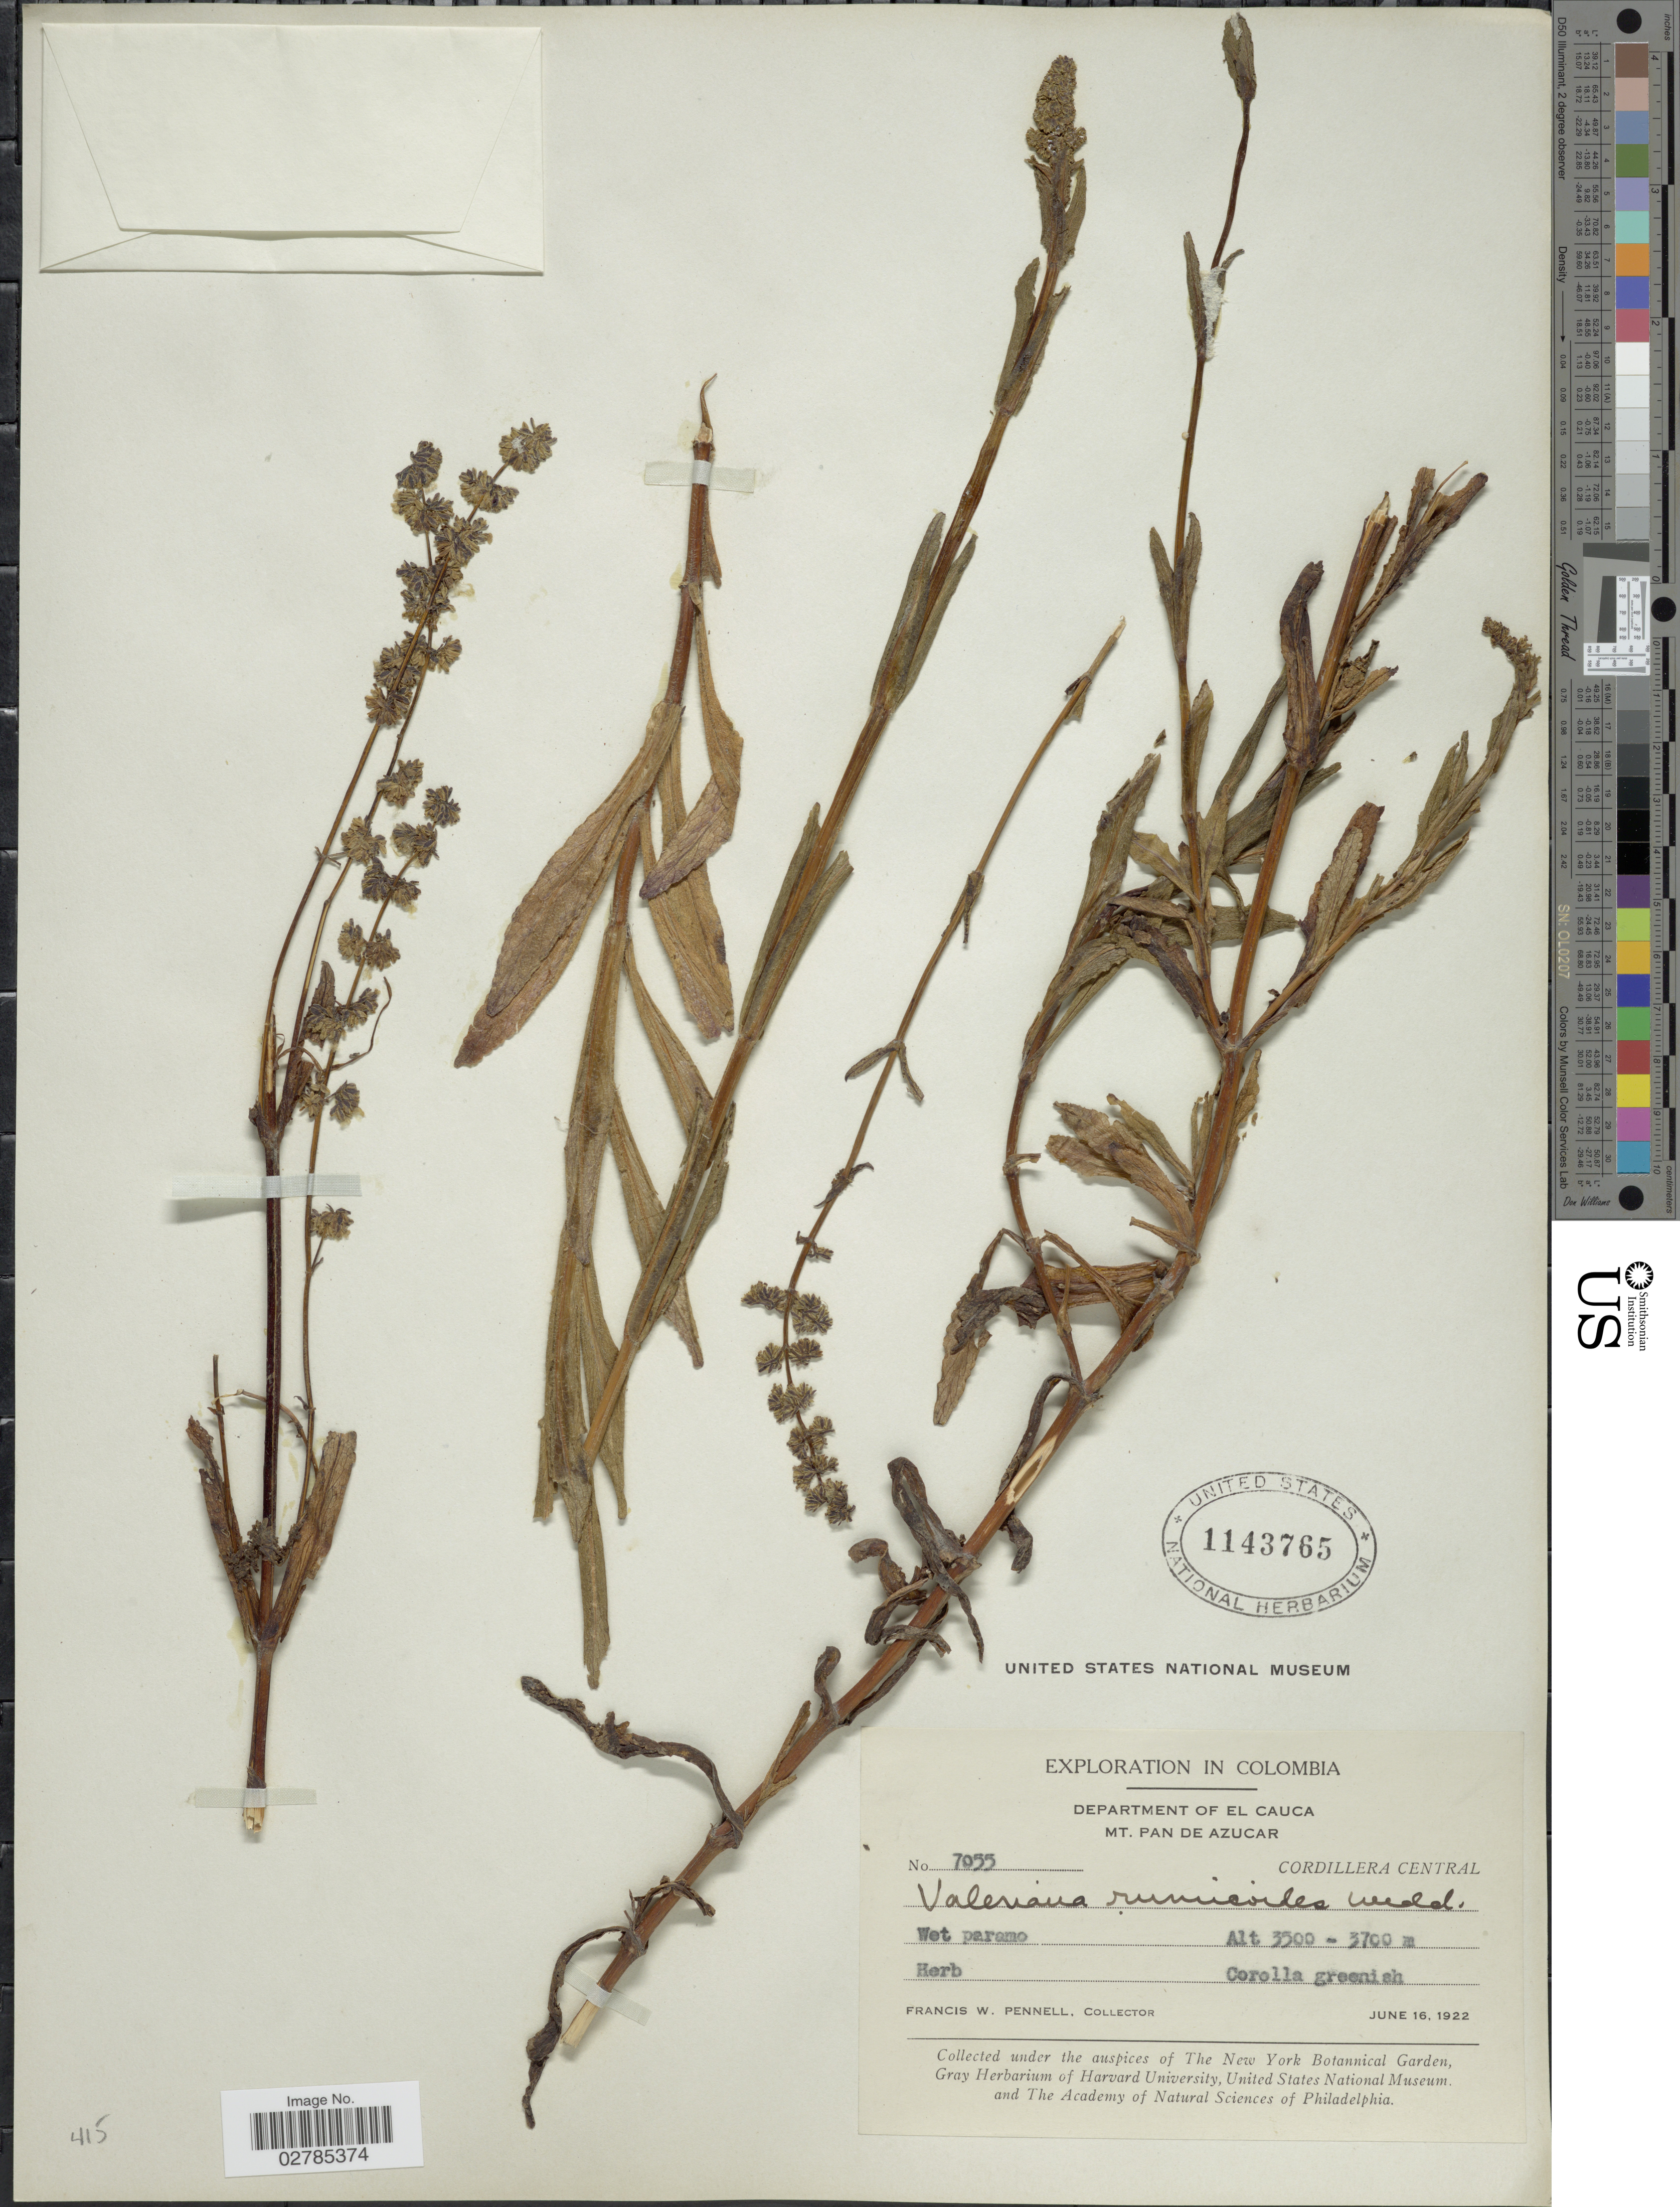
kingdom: Plantae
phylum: Tracheophyta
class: Magnoliopsida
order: Dipsacales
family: Caprifoliaceae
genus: Valeriana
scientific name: Valeriana rumicoides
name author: Wedd.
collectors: F. W. Pennell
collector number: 7055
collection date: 1922-06-16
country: Colombia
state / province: Cauca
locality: Department of el Cauca. Mt. Pan de Azucar. Wet Paramo. Cordillera Central.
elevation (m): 3500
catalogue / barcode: US 1143765